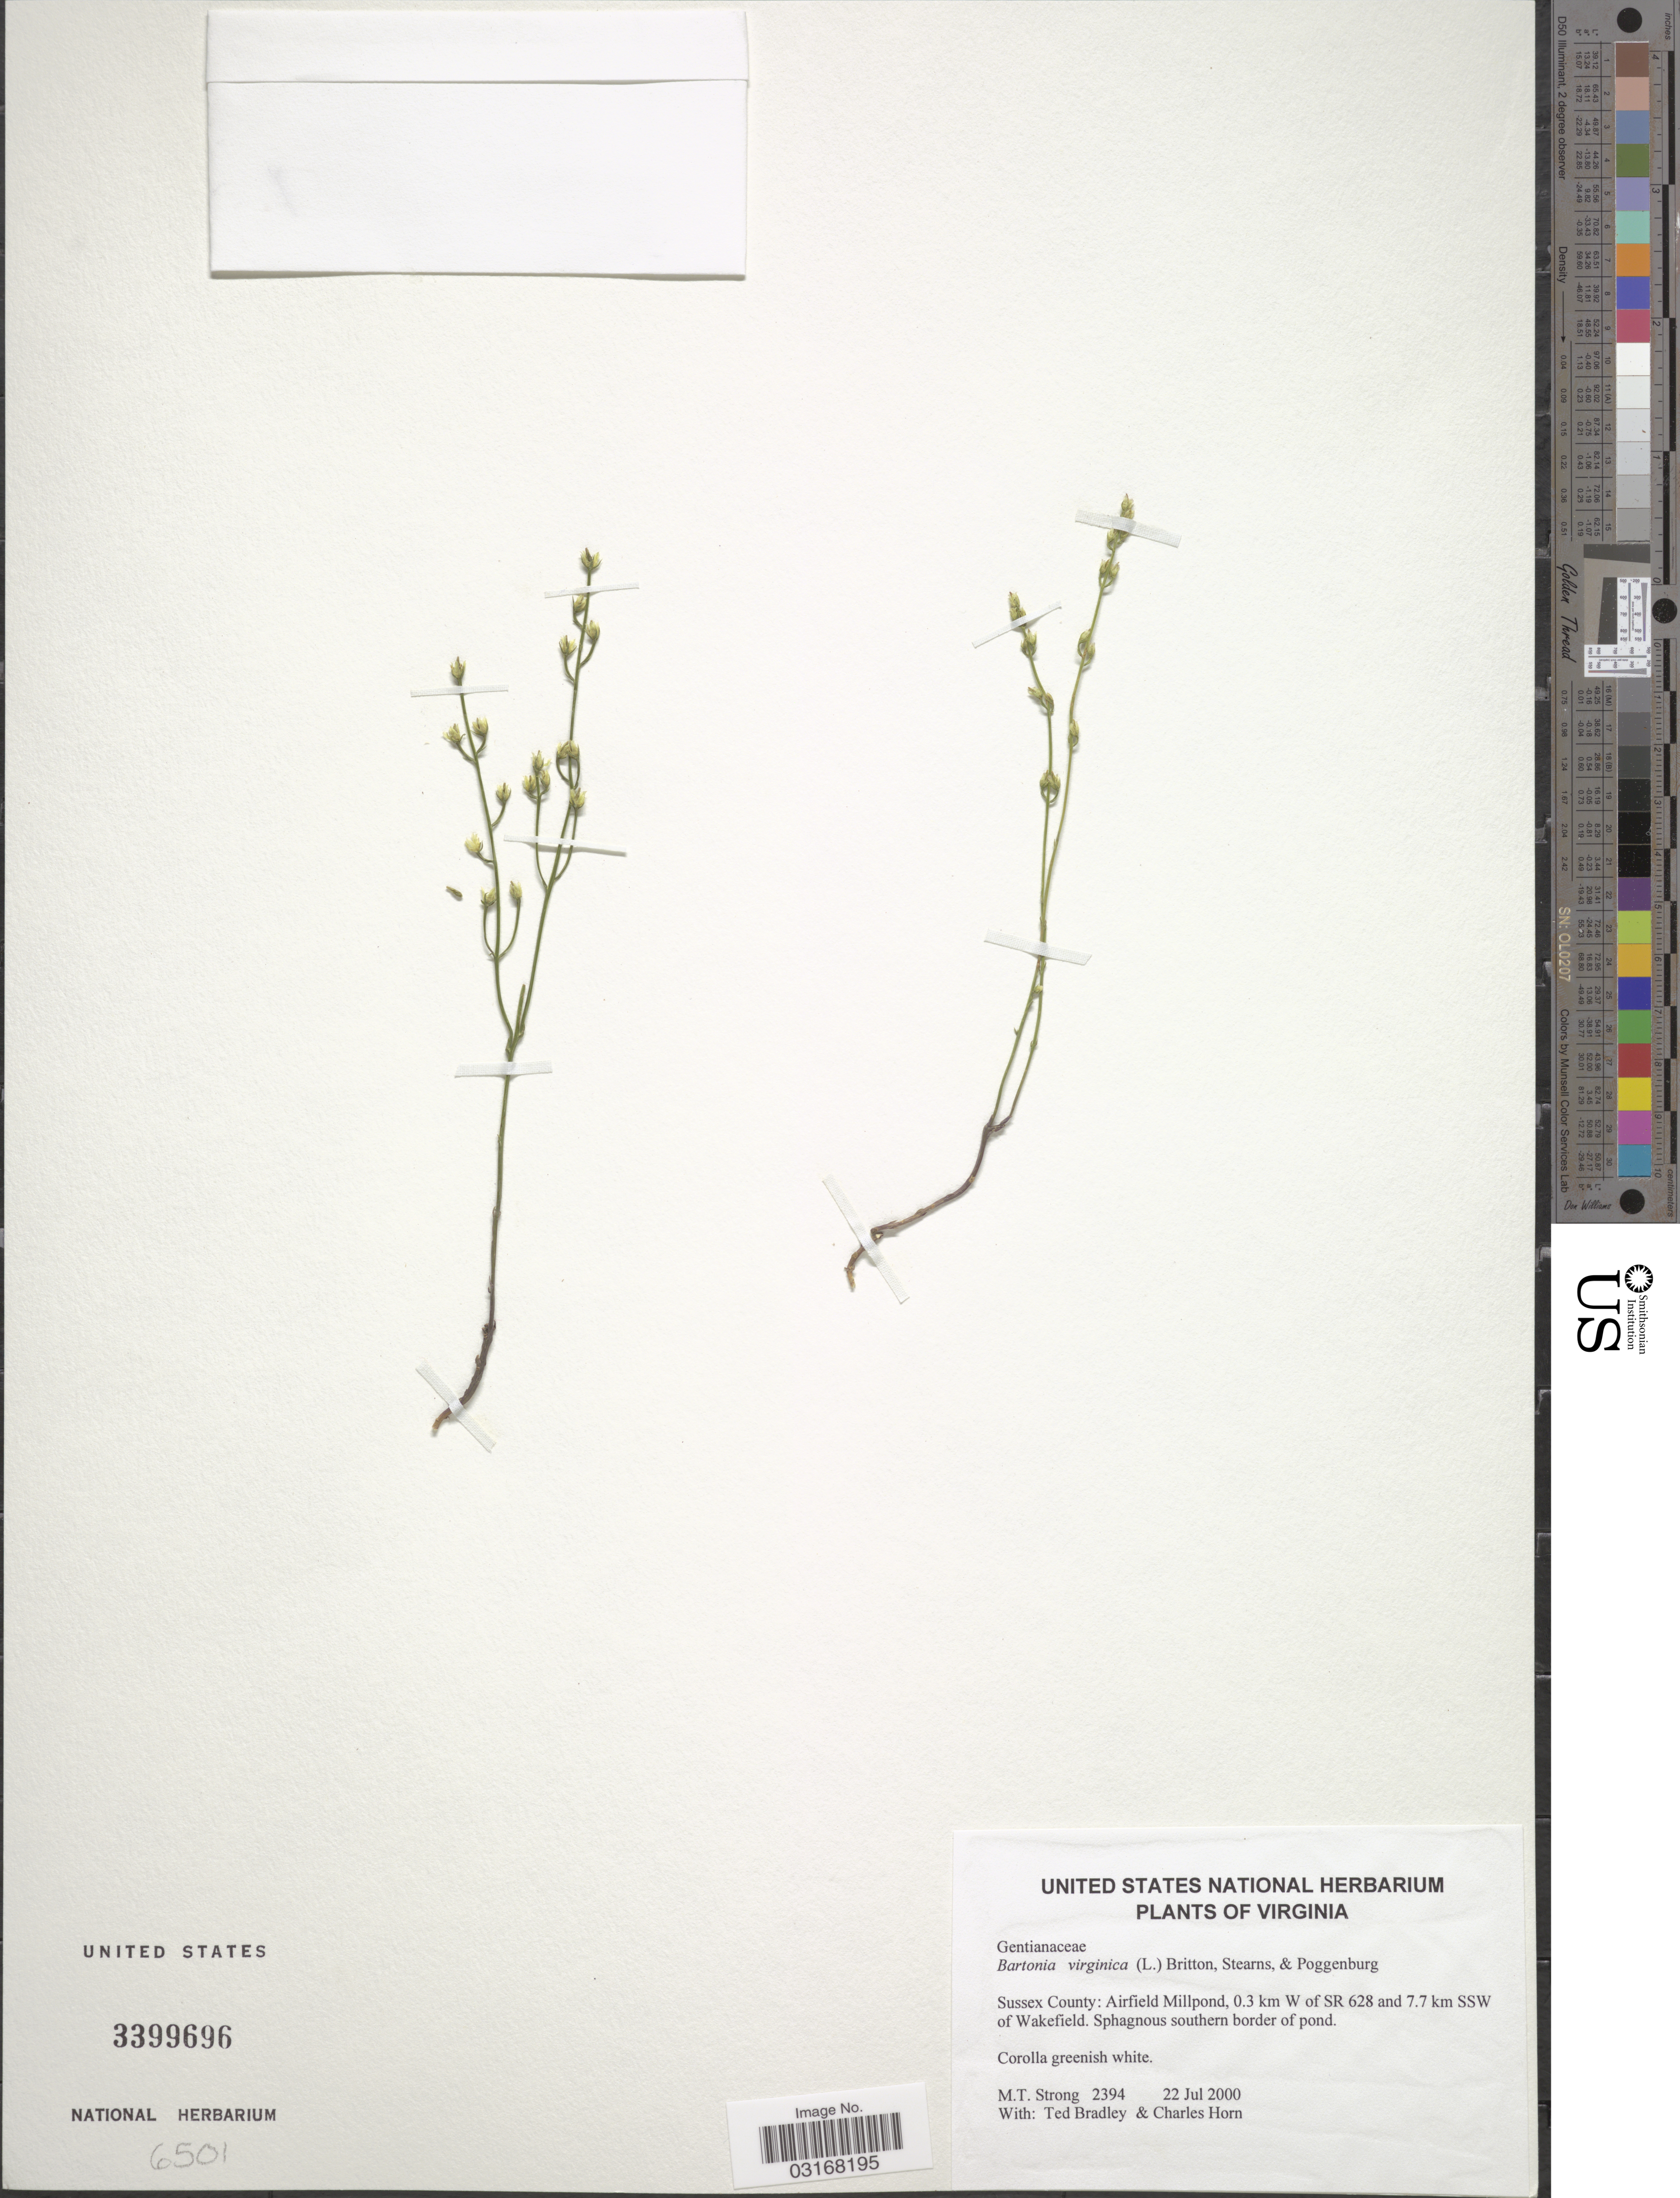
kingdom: Plantae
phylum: Tracheophyta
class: Magnoliopsida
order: Gentianales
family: Gentianaceae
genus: Bartonia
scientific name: Bartonia virginica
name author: (L.) Britton, Stearns & Poggenb.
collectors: M. T. Strong, T. Bradley & C. Horn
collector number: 2394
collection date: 2000-07-22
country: United States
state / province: Virginia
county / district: Sussex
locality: Sussex County: Airfield Millpond, 0.3 km W of SR 628 and 7.7 km SSW of Wakefield.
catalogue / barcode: US 3399696